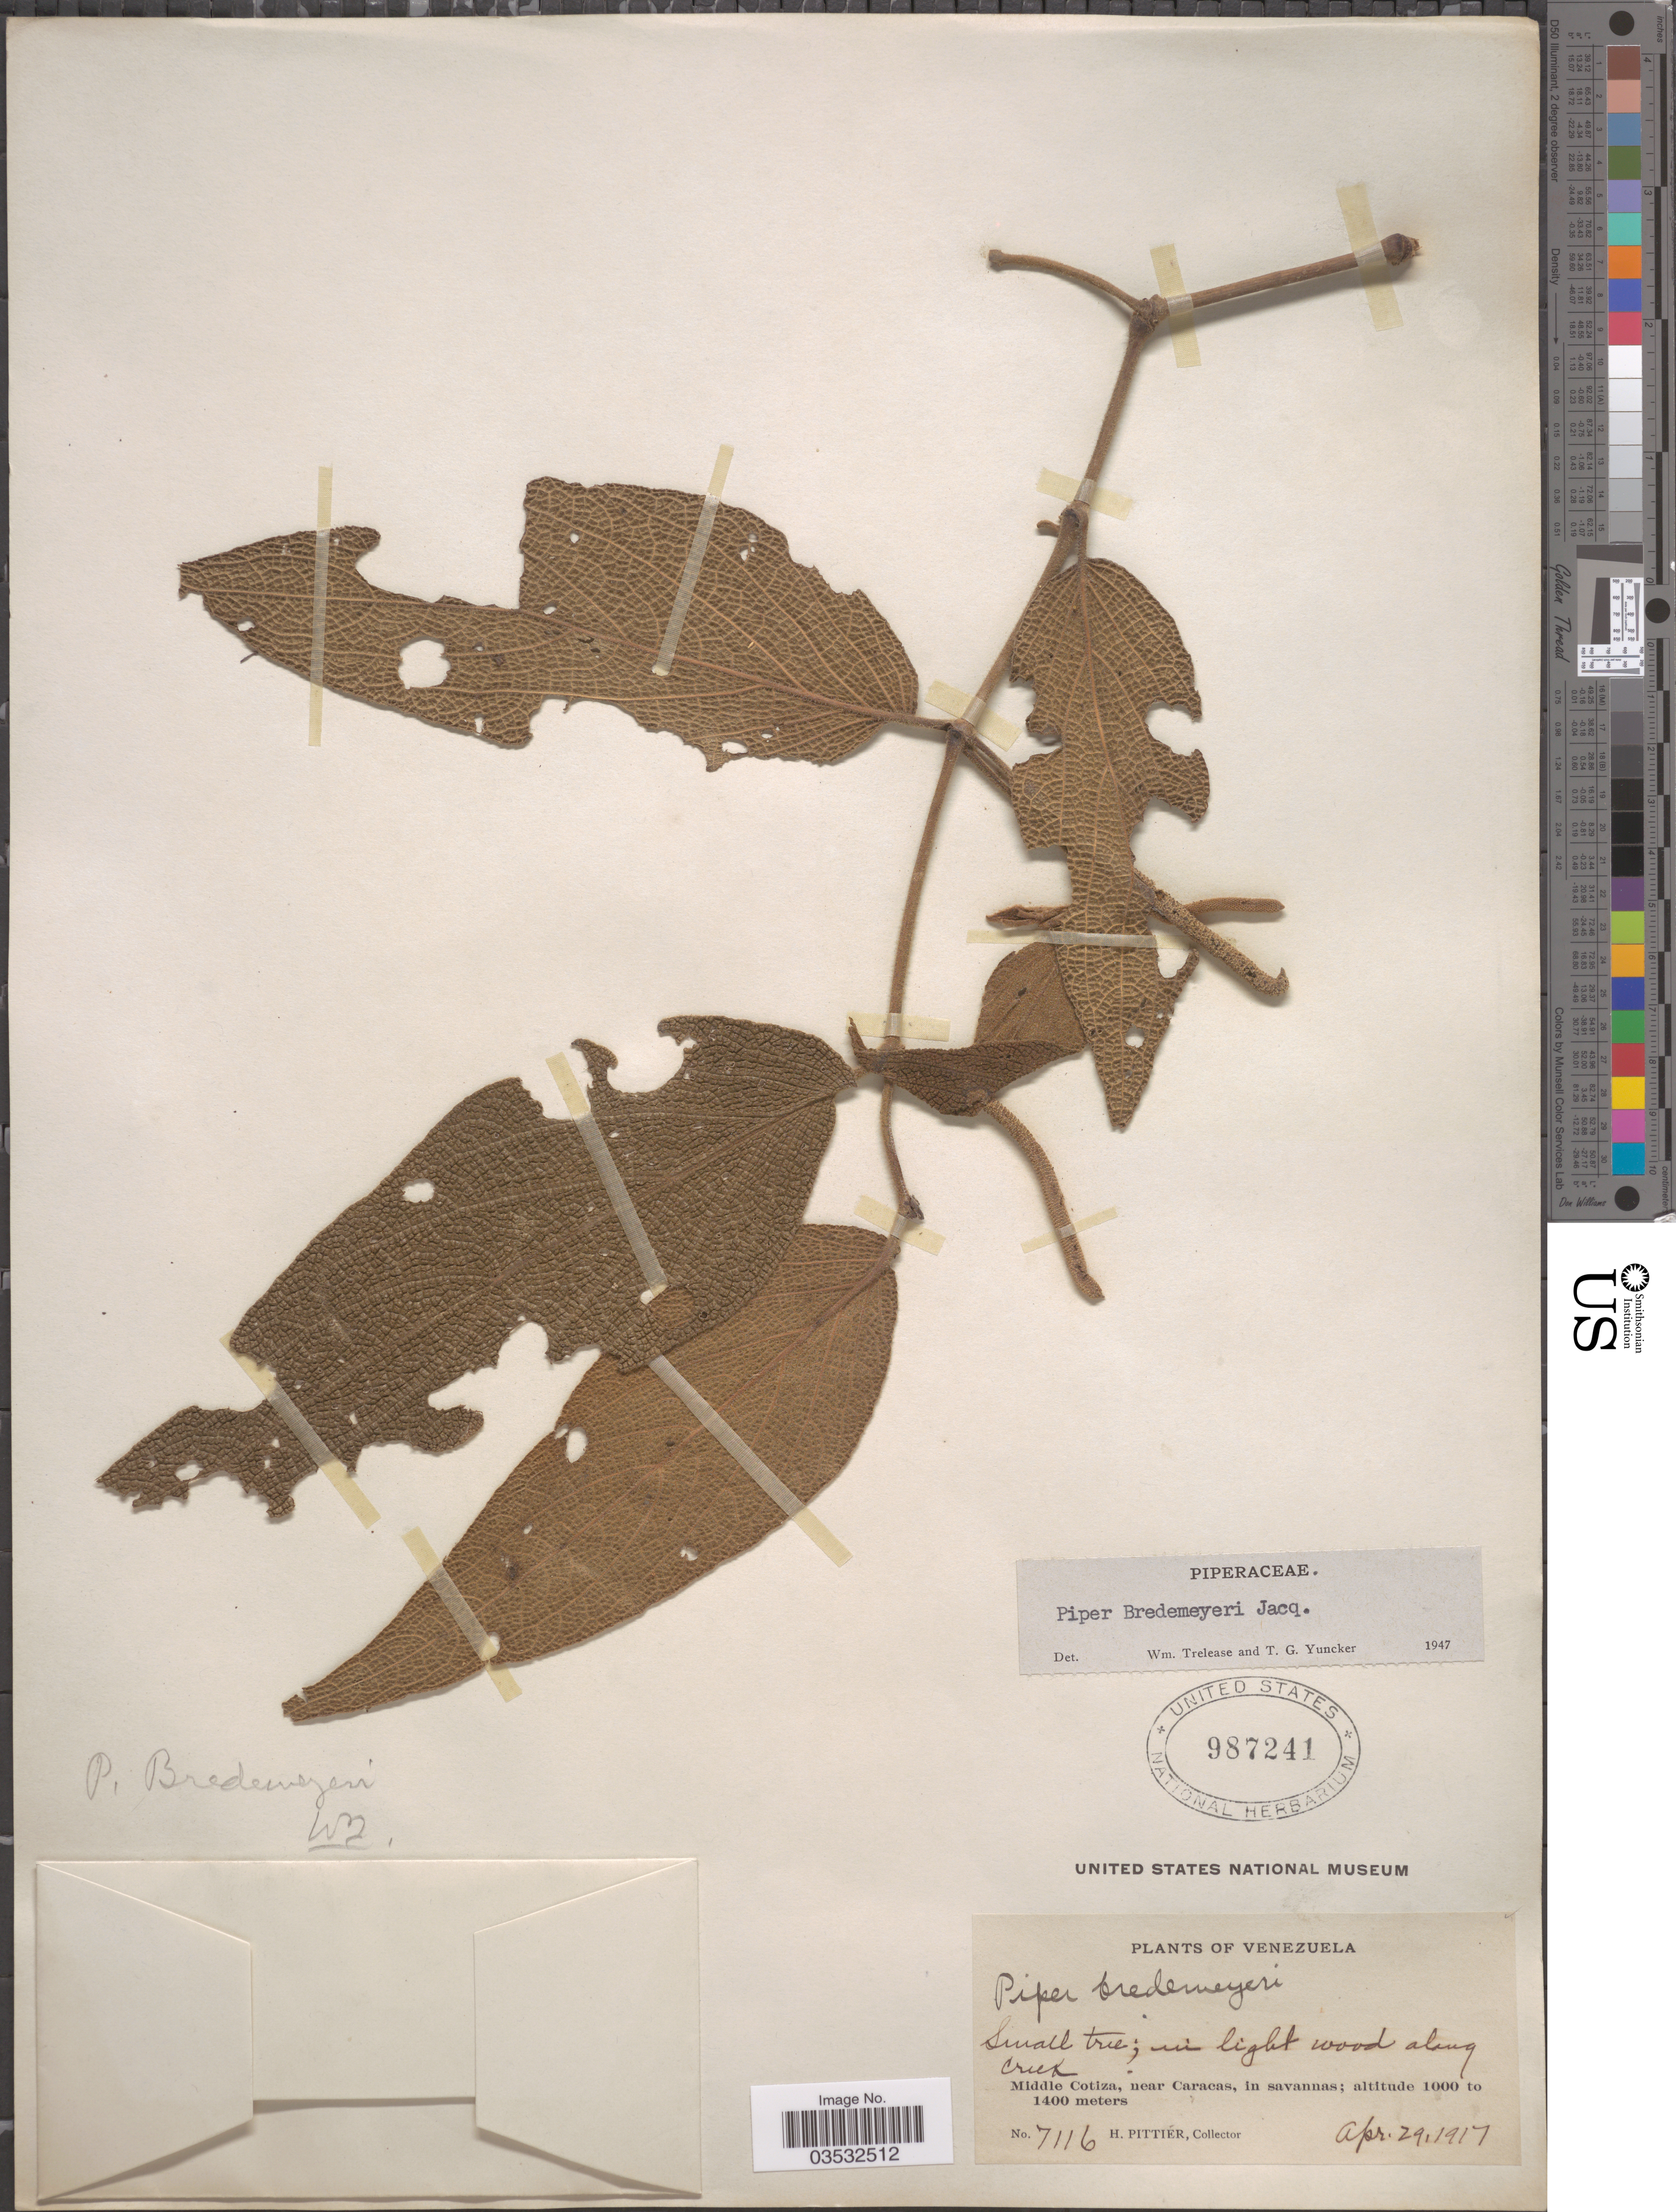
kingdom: Plantae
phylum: Tracheophyta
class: Magnoliopsida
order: Piperales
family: Piperaceae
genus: Piper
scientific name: Piper bredemeyeri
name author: J. Jacq.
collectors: H. F. Pittier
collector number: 7116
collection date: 1917-04-29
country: Venezuela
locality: Middle Cotiza, near Caracas, in savannas.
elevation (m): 1000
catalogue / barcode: US 987241